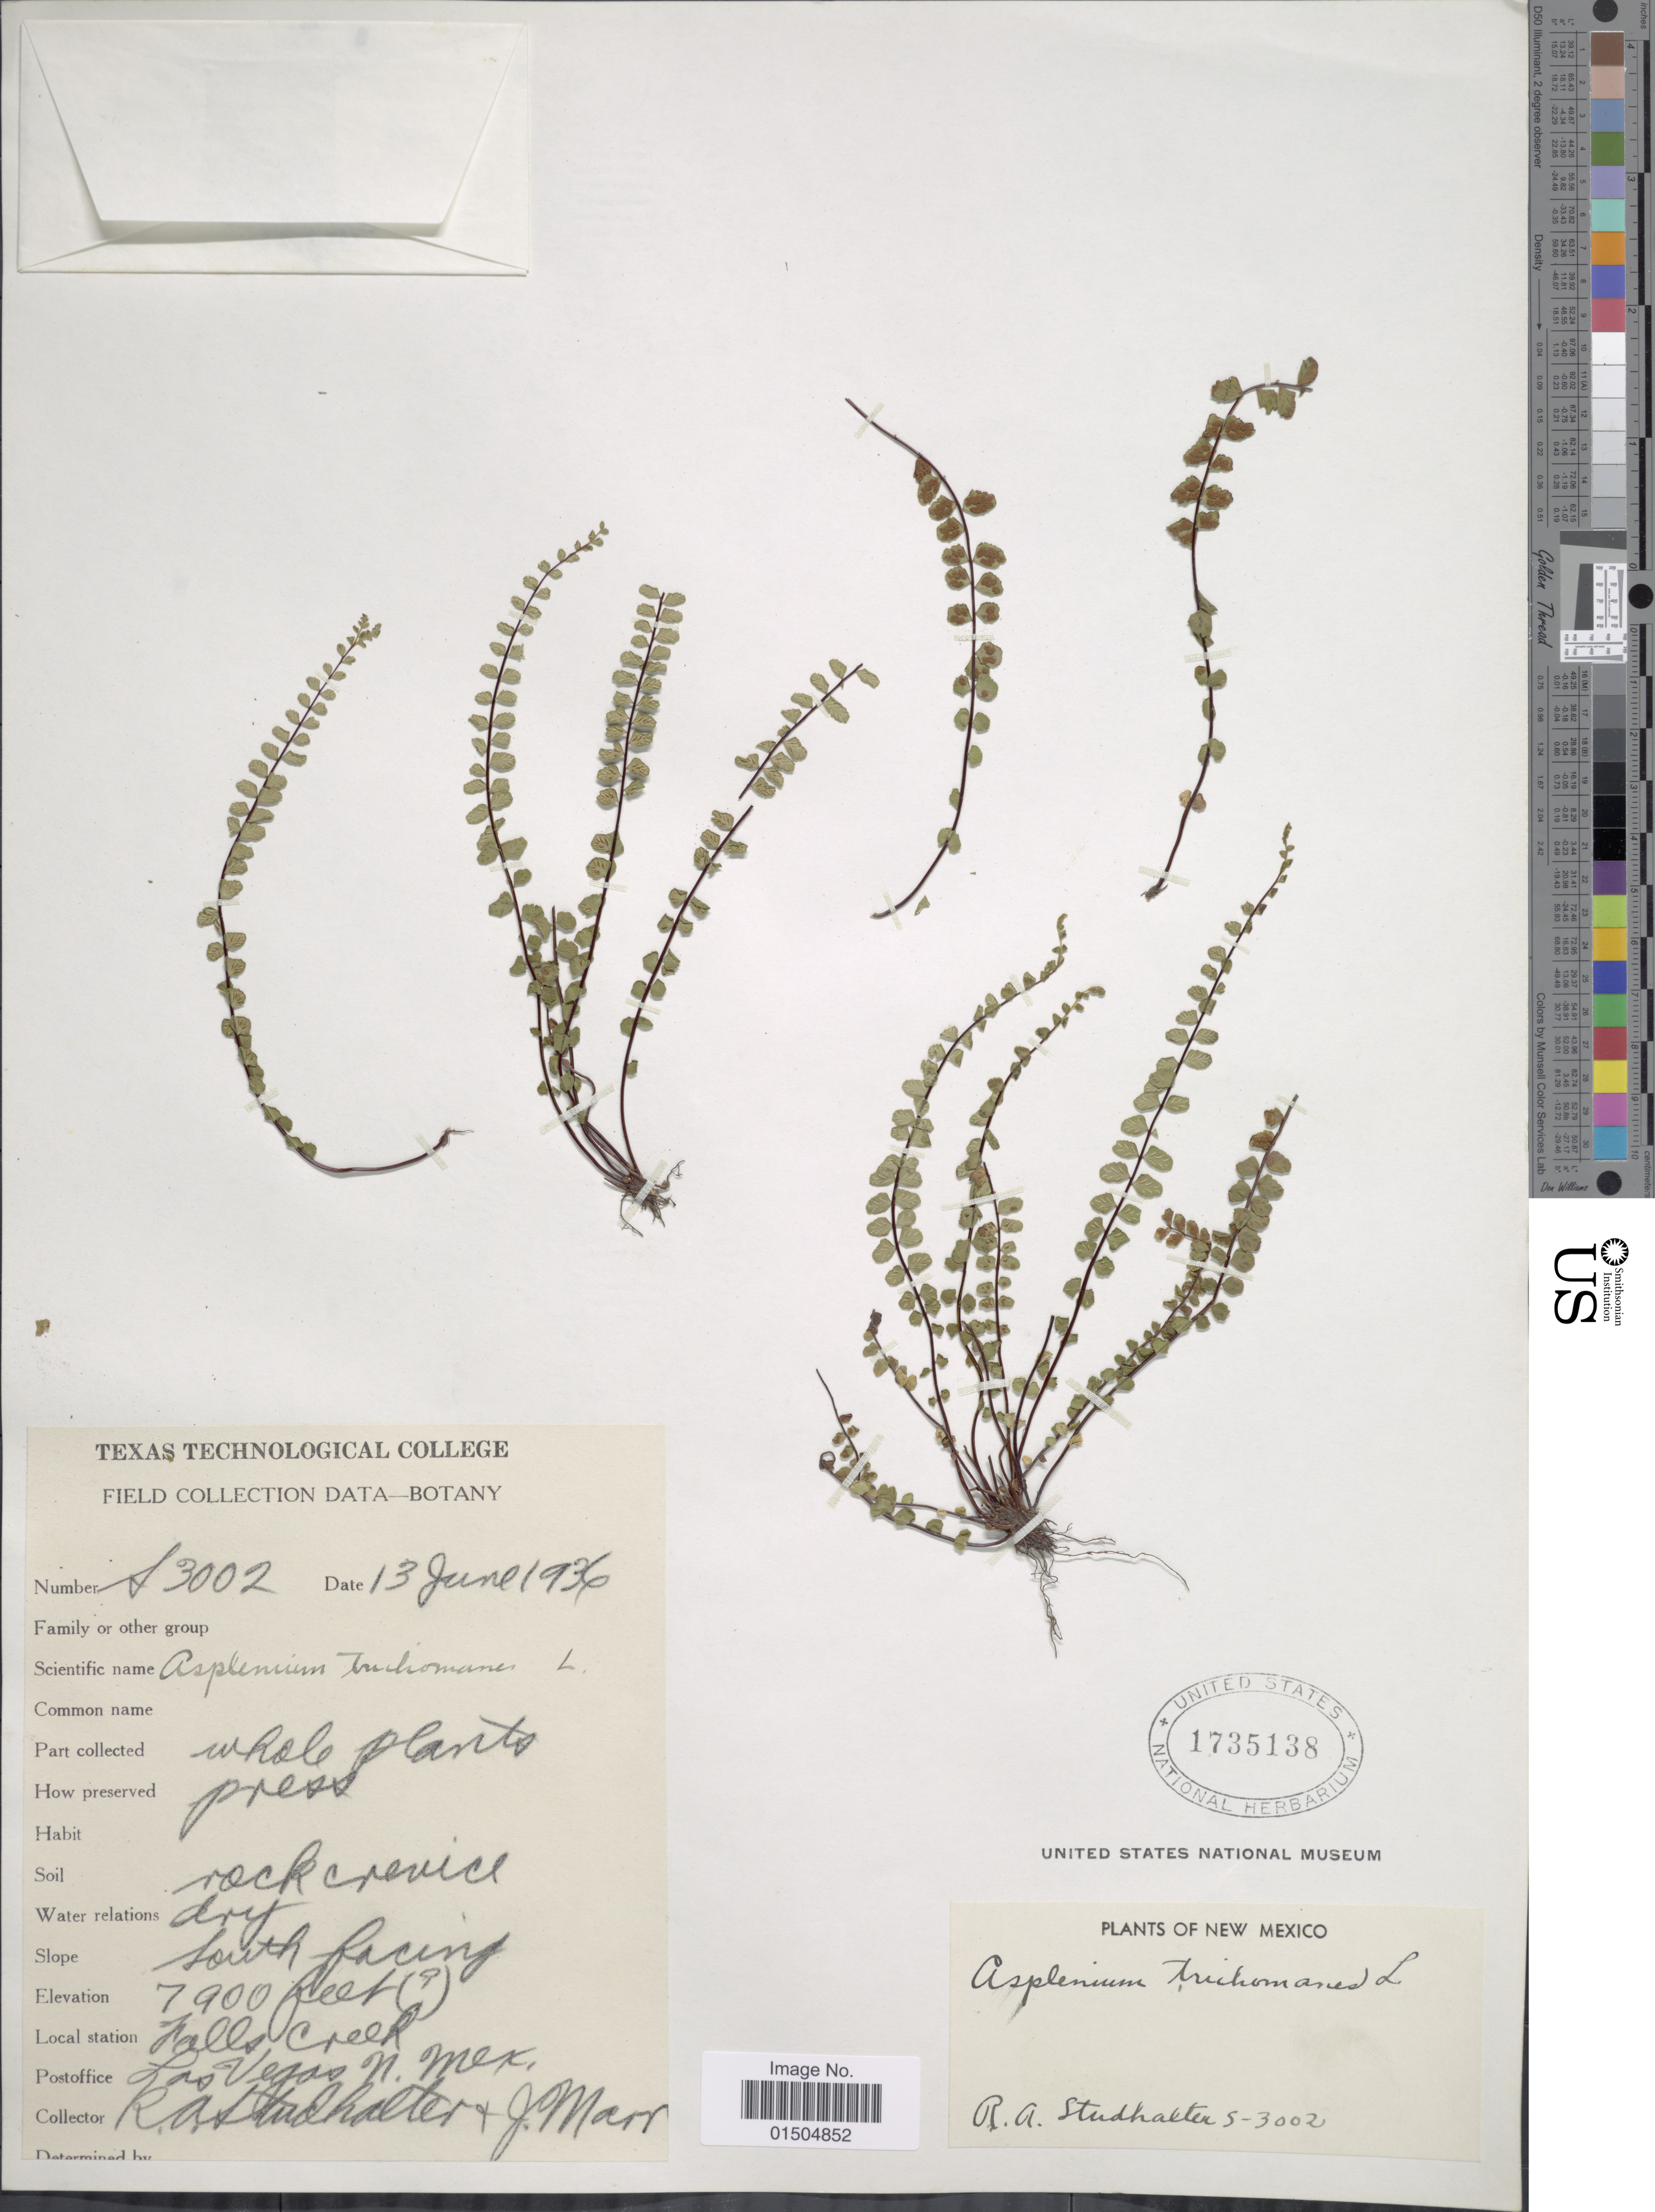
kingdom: Plantae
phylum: Tracheophyta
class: Polypodiopsida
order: Polypodiales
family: Aspleniaceae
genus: Asplenium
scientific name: Asplenium trichomanes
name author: L.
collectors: R. Studhalter & J. Marr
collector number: S-3002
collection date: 1936-06-13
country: United States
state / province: New Mexico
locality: Falls Creek. Las Vefas.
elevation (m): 2408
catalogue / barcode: US 1735138